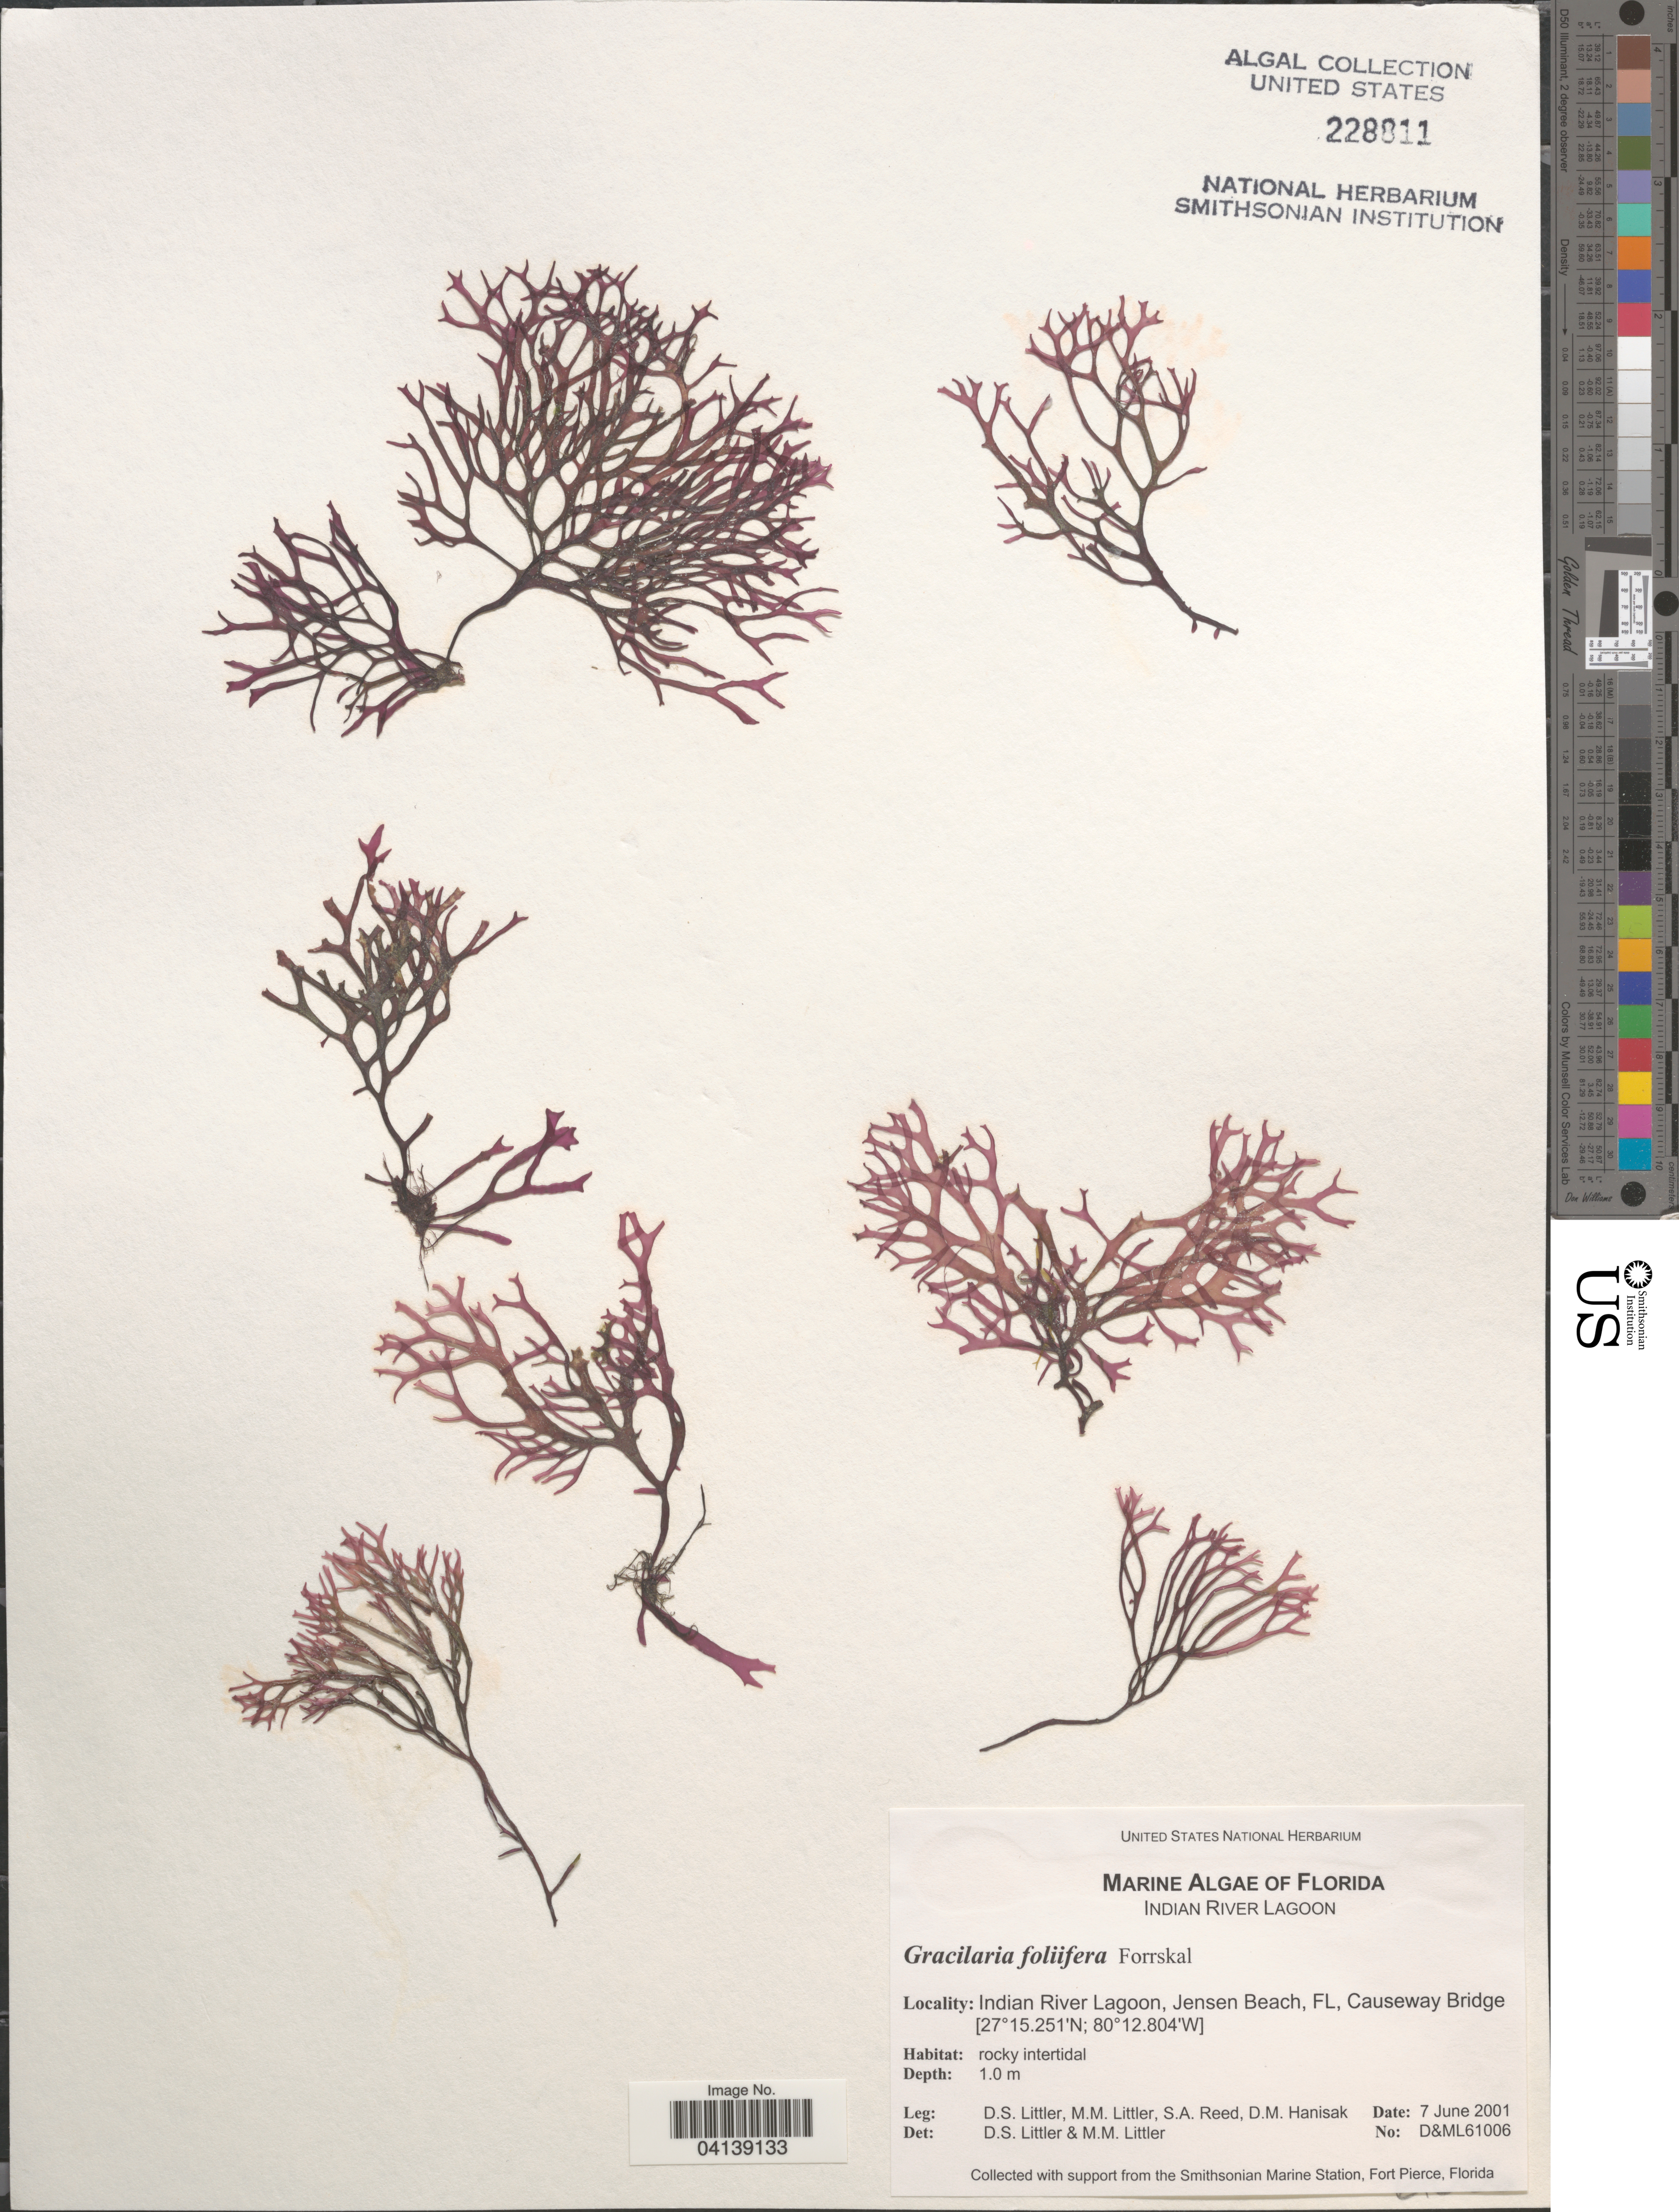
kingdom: Plantae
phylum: Rhodophyta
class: Florideophyceae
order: Gracilariales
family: Gracilariaceae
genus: Gracilaria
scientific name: Gracilaria foliifera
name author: (Forssk.) Børgesen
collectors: D. S. Littler, S. Reed & D. Hanisak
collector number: D&ML61006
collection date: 2001-06-07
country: United States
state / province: Florida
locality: Indian River Lagoon, Jensen Beach, Causeway Bridge.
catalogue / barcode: US 228811